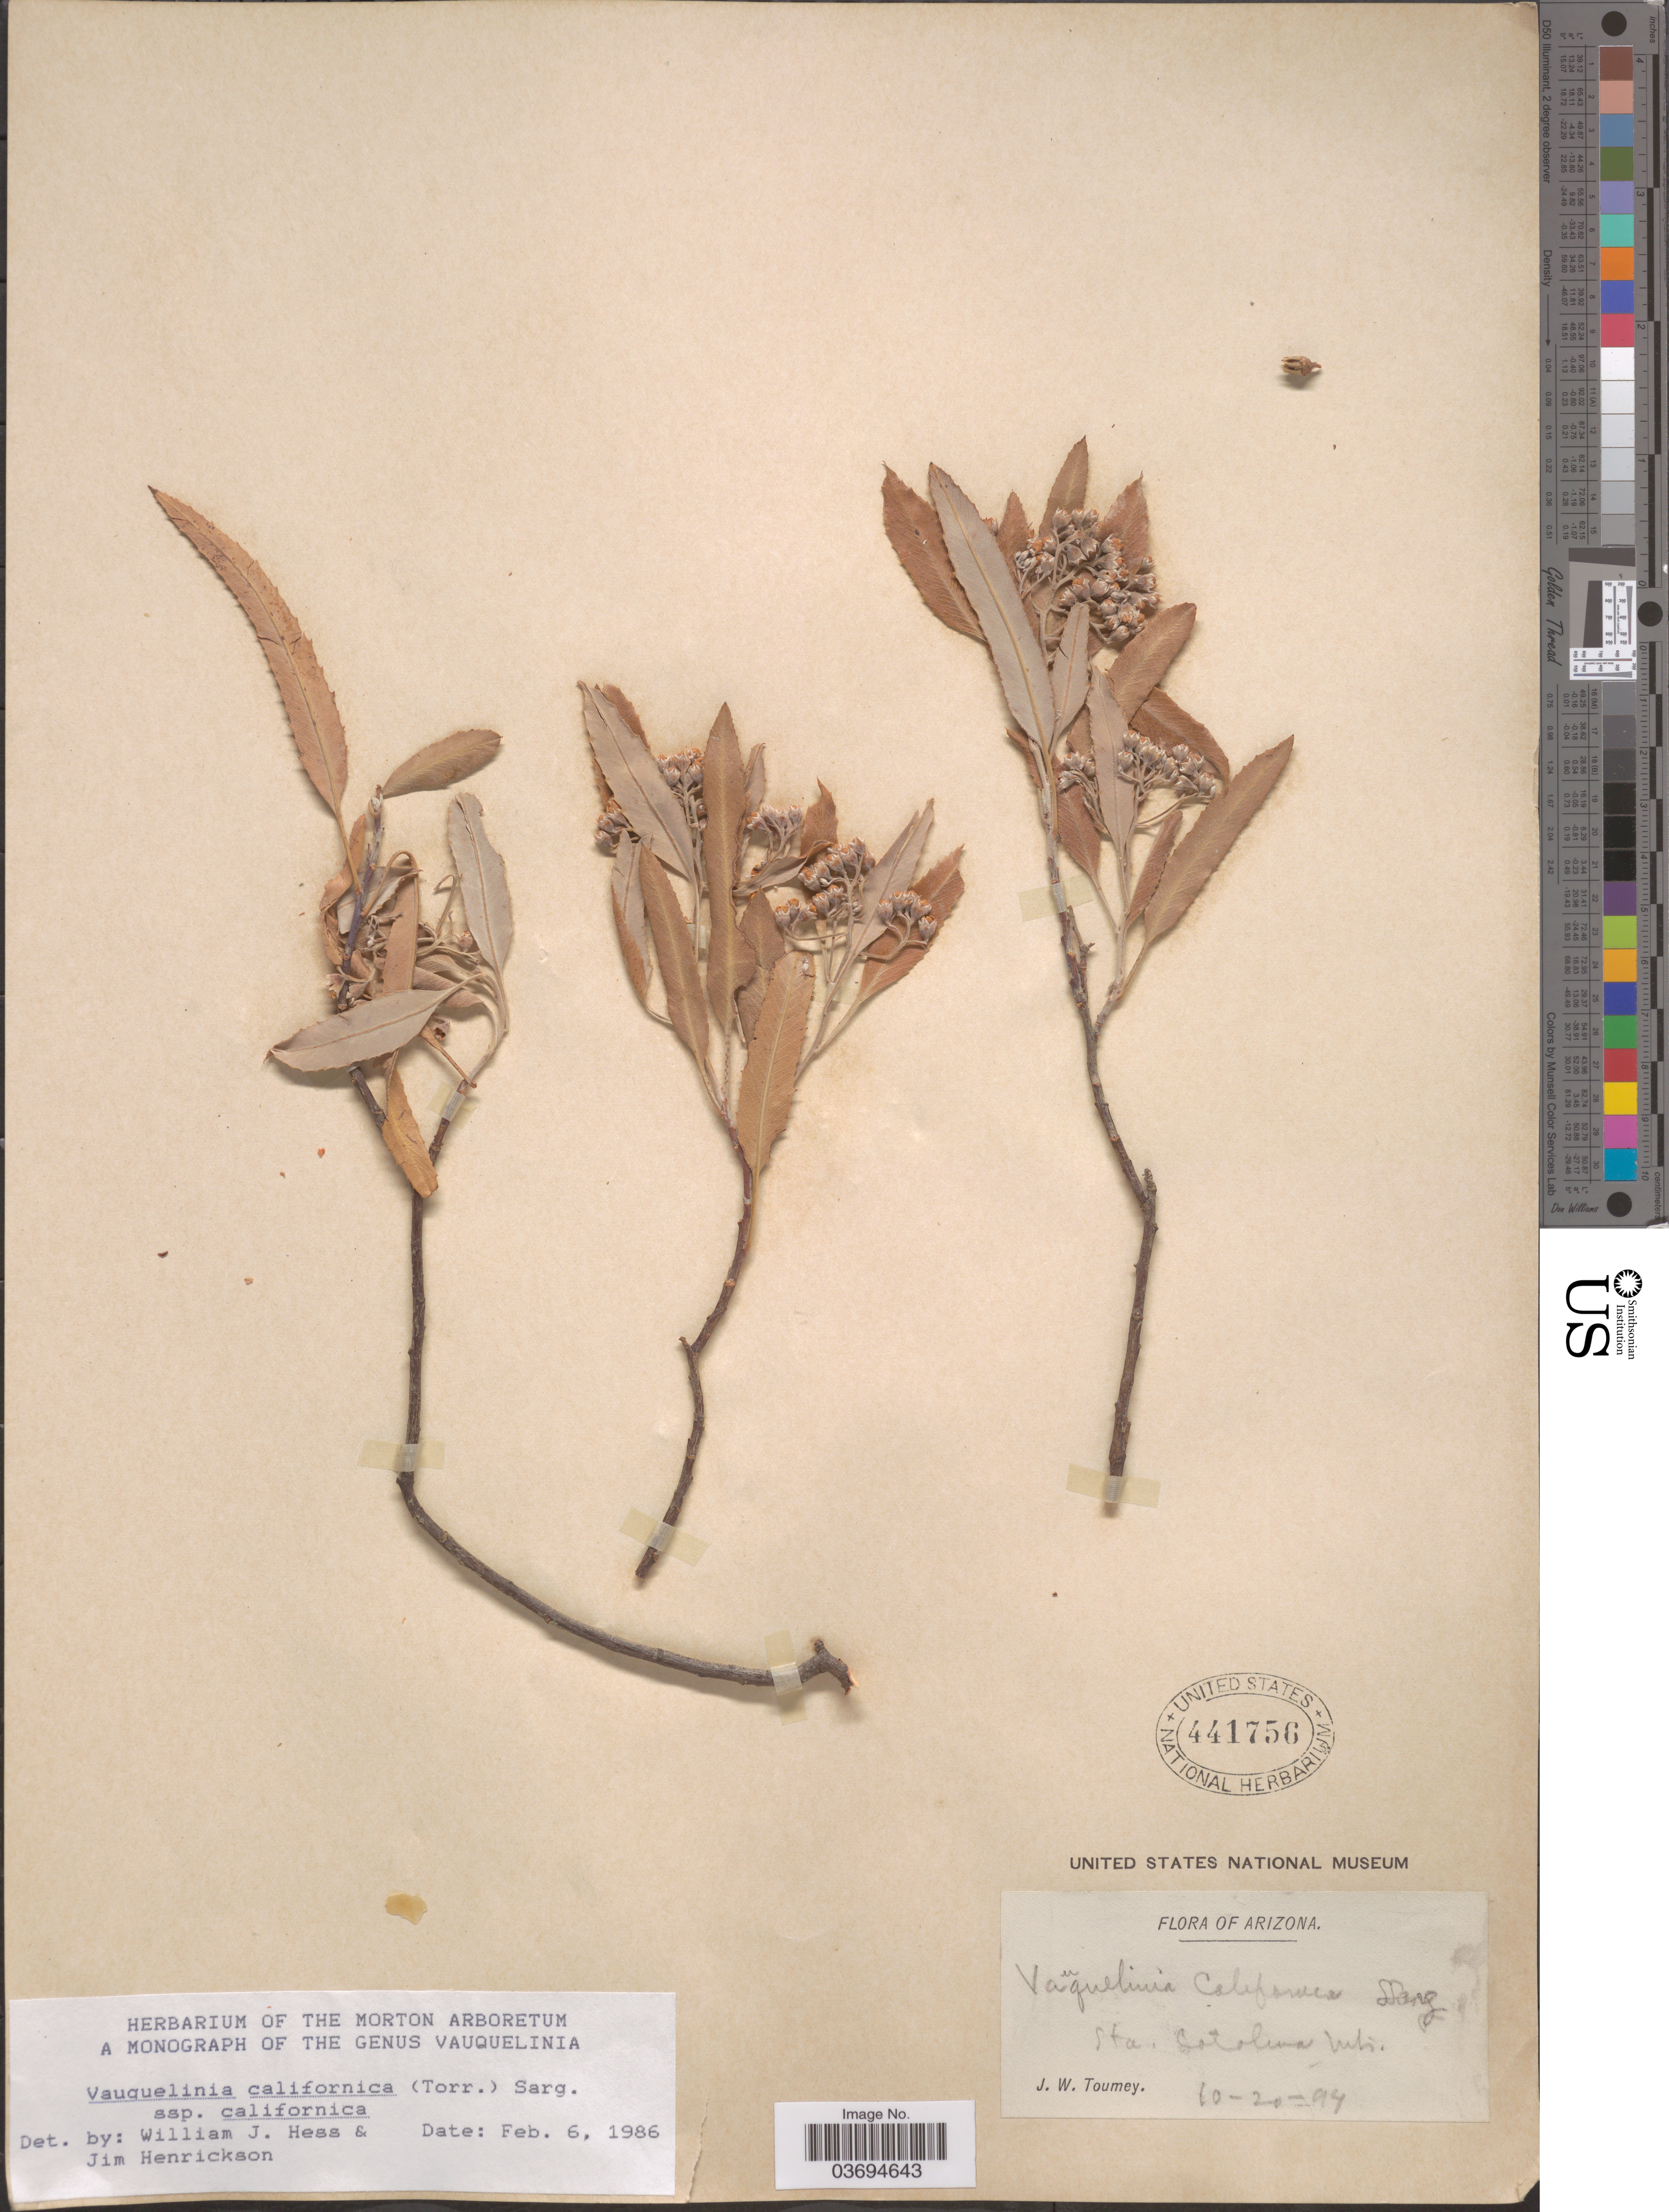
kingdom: Plantae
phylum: Tracheophyta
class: Magnoliopsida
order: Rosales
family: Rosaceae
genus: Vauquelinia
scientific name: Vauquelinia californica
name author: (Torr.) Sarg.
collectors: J. W. Toumey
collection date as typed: Transcribed d/m/y: 20/10/94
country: United States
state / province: Arizona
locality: Sta. Catalina Mts.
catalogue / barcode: US 441756